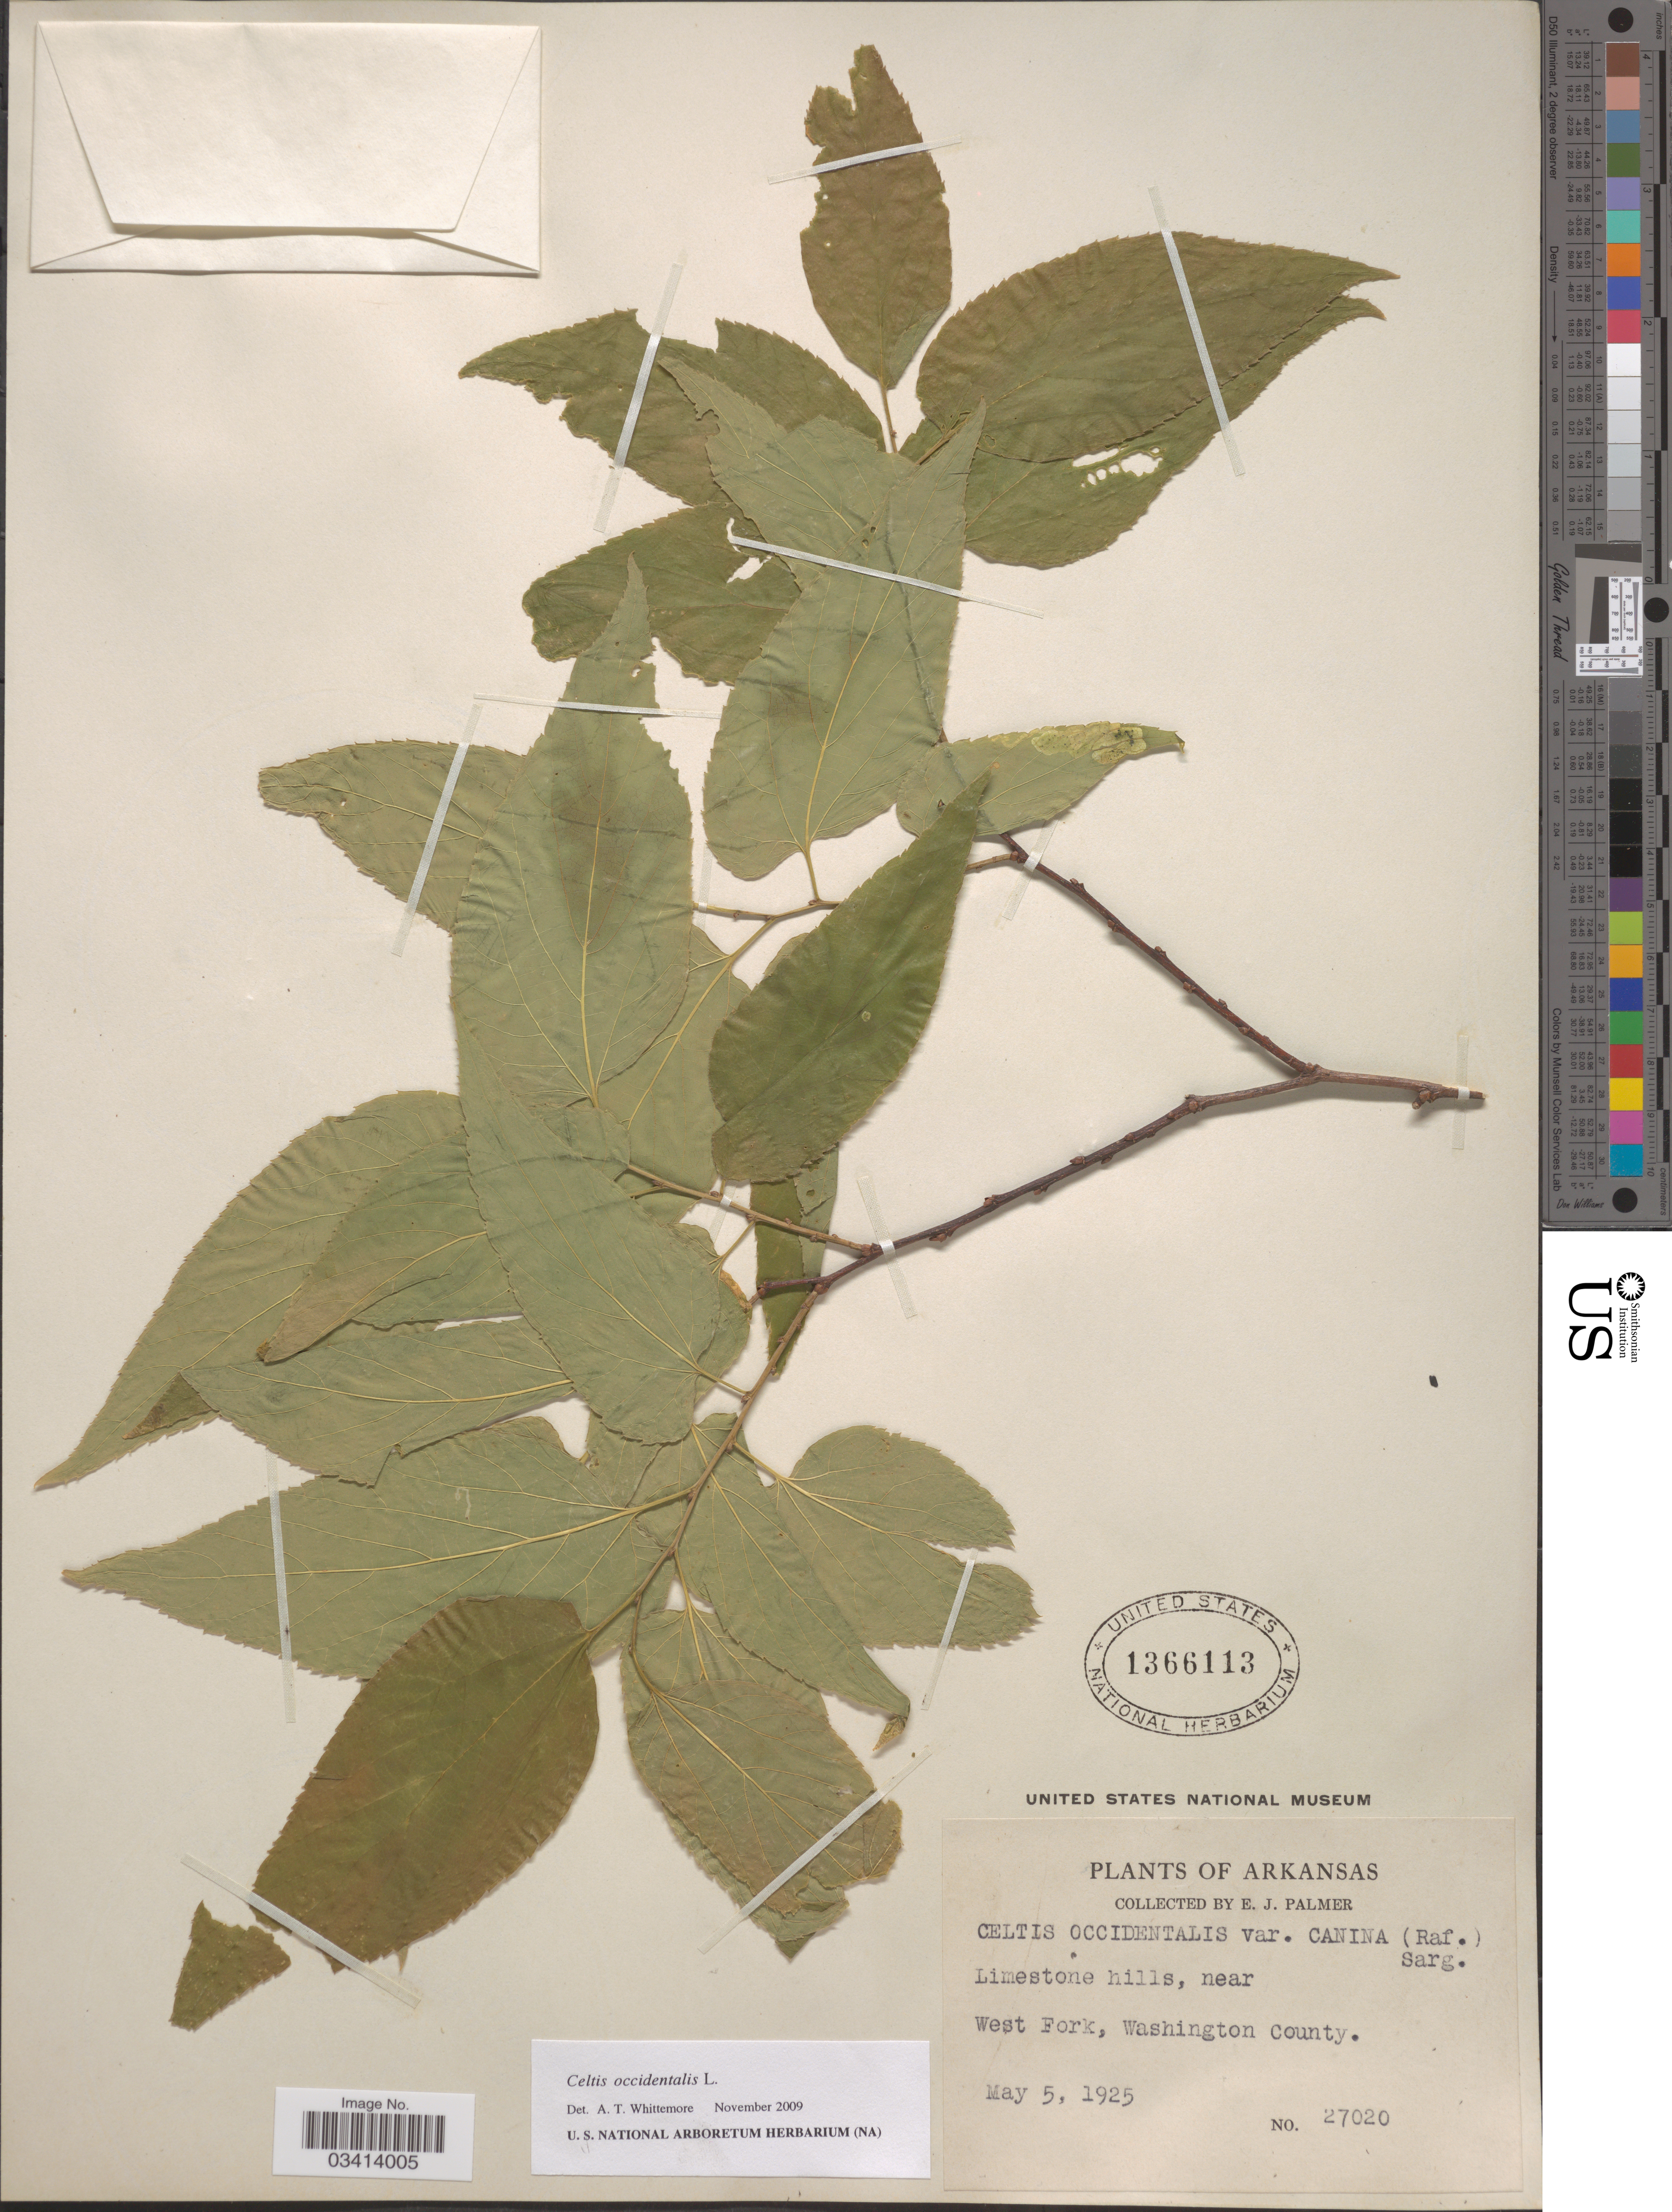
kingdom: Plantae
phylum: Tracheophyta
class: Magnoliopsida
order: Rosales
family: Cannabaceae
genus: Celtis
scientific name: Celtis occidentalis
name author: L.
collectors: E. J. Palmer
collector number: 27020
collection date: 1925-05-05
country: United States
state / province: Arkansas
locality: Near West Fork, Washington County.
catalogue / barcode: US 1366113